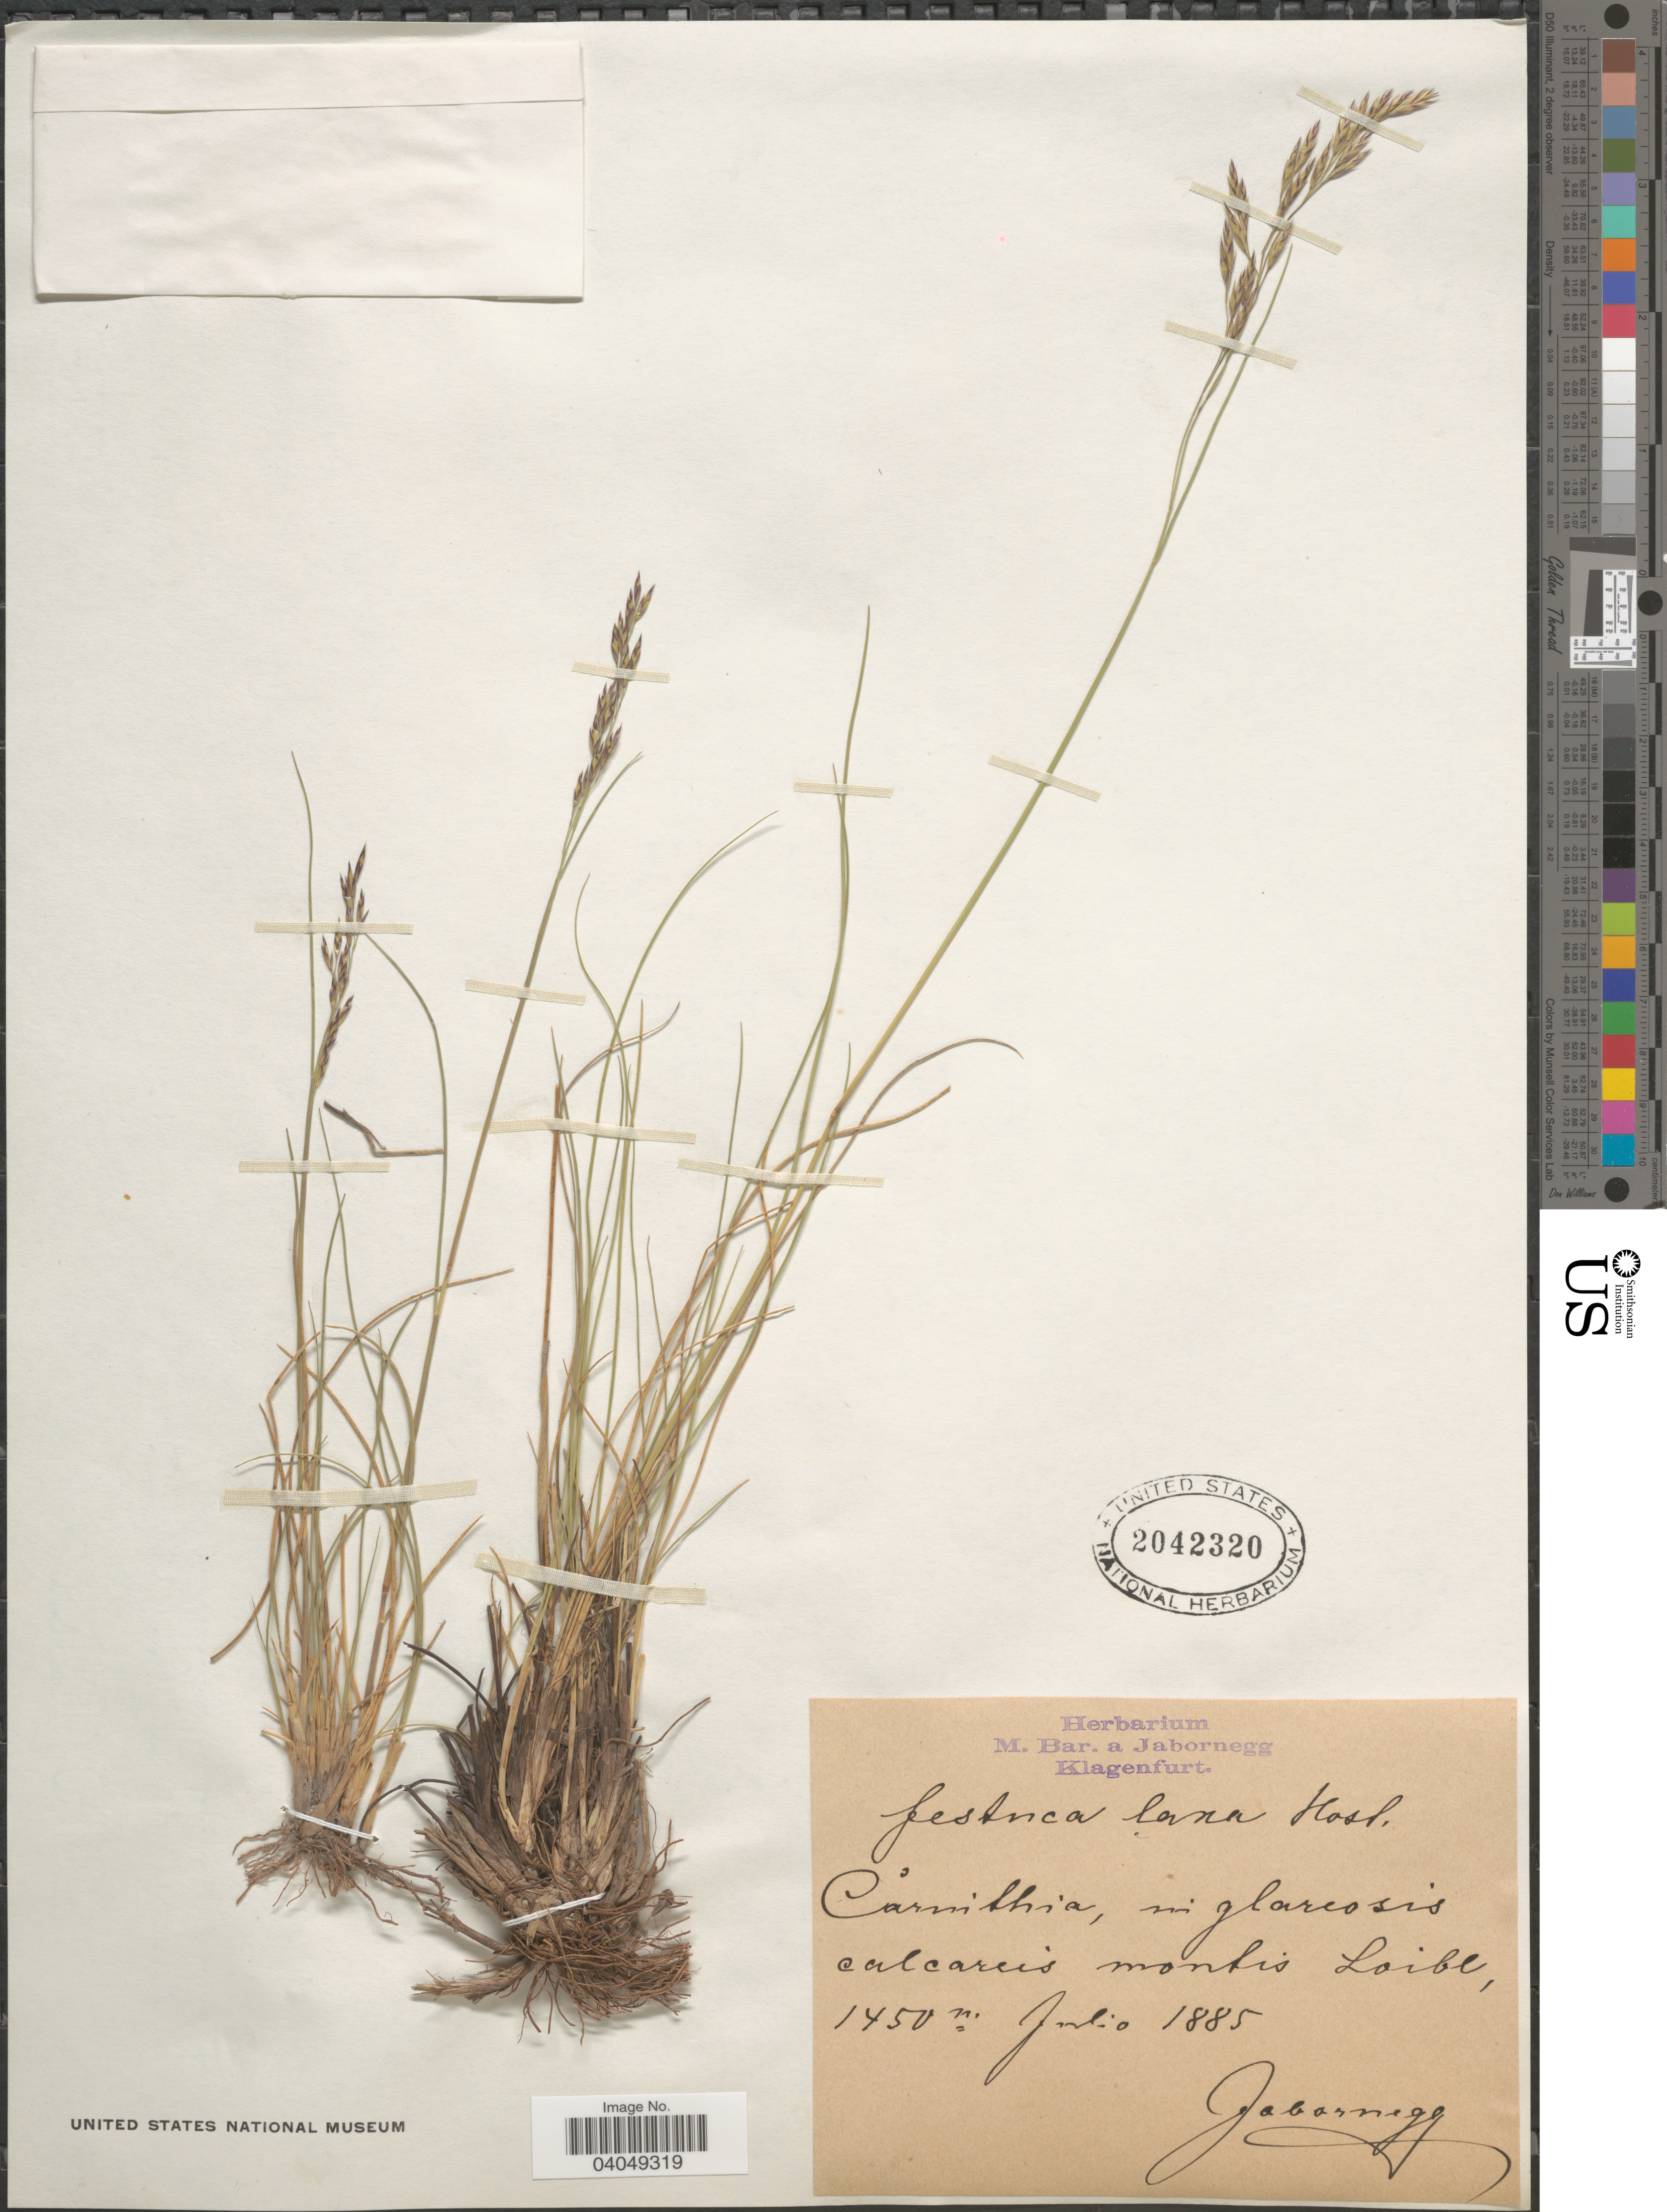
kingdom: Plantae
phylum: Tracheophyta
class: Liliopsida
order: Poales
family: Poaceae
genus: Festuca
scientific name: Festuca laxa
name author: Host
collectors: B. Jabornegg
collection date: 1885-07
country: Slovenia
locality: Cårinthia, in glareosis calcareis montis Loibl.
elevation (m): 1450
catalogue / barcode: US 2042320